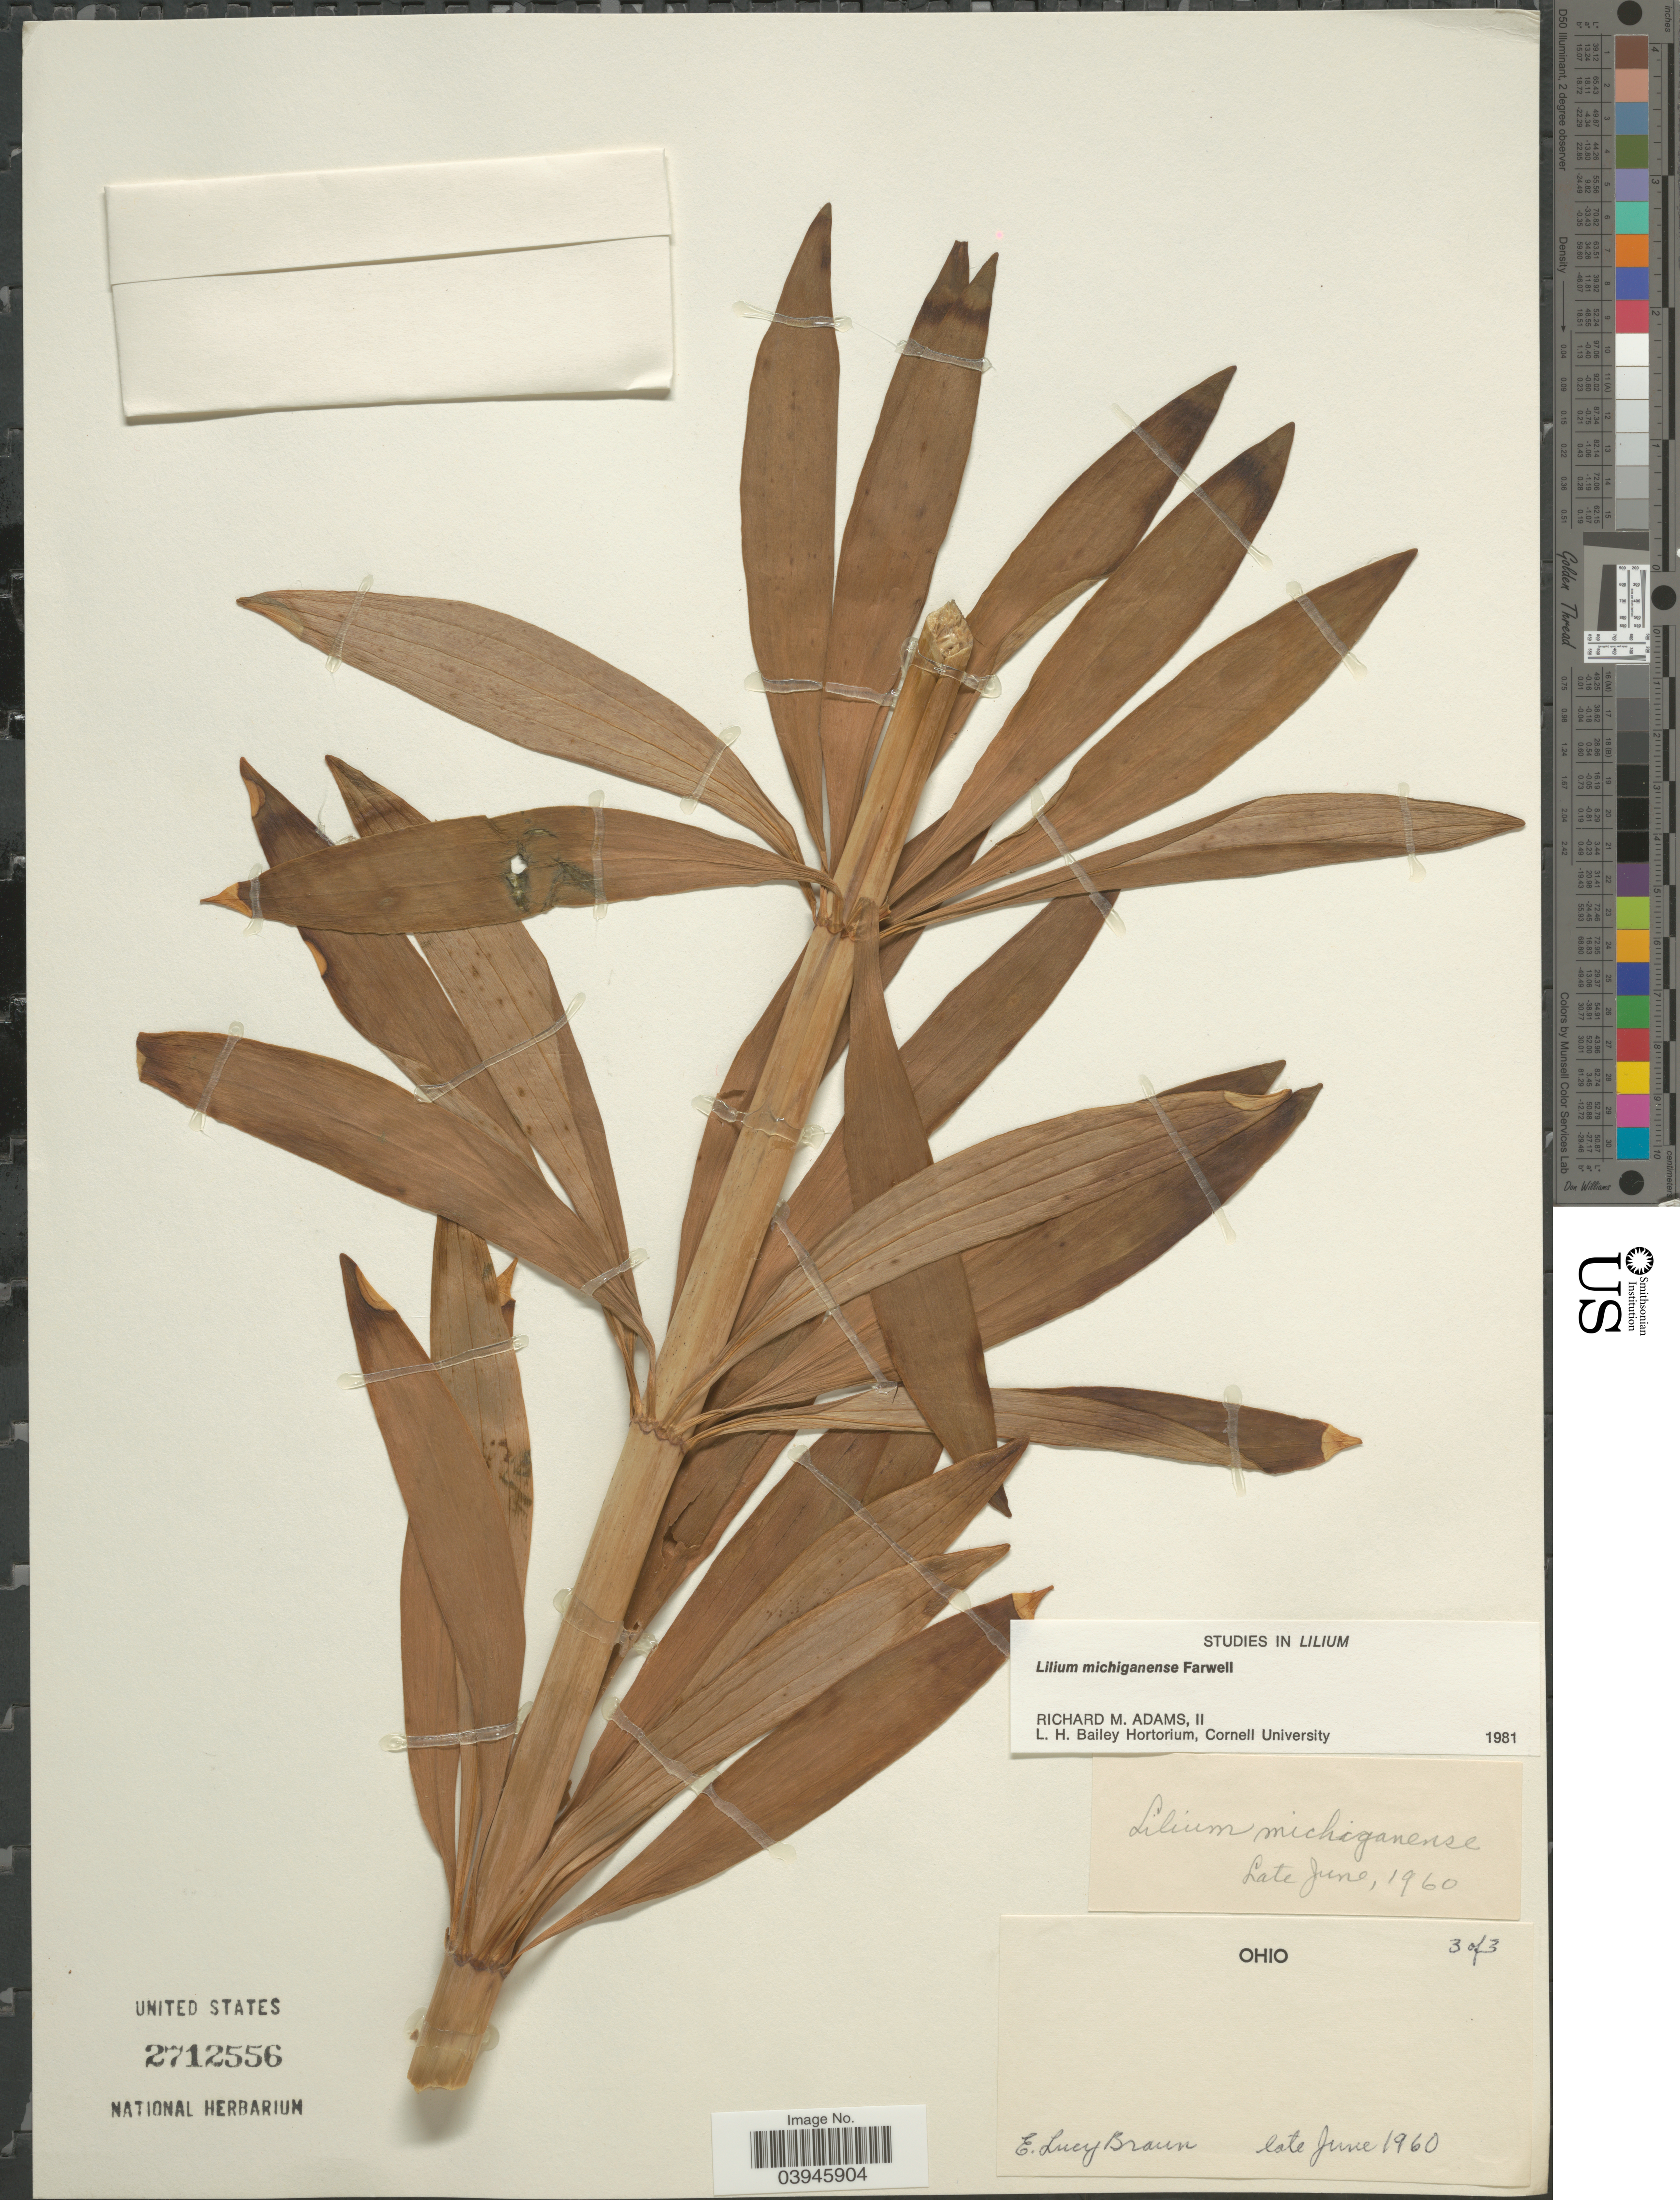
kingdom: Plantae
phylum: Tracheophyta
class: Liliopsida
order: Liliales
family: Liliaceae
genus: Lilium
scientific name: Lilium michiganense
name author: Farw.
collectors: E. L. Braun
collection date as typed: Late June 1960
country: United States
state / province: Ohio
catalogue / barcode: US 2712556